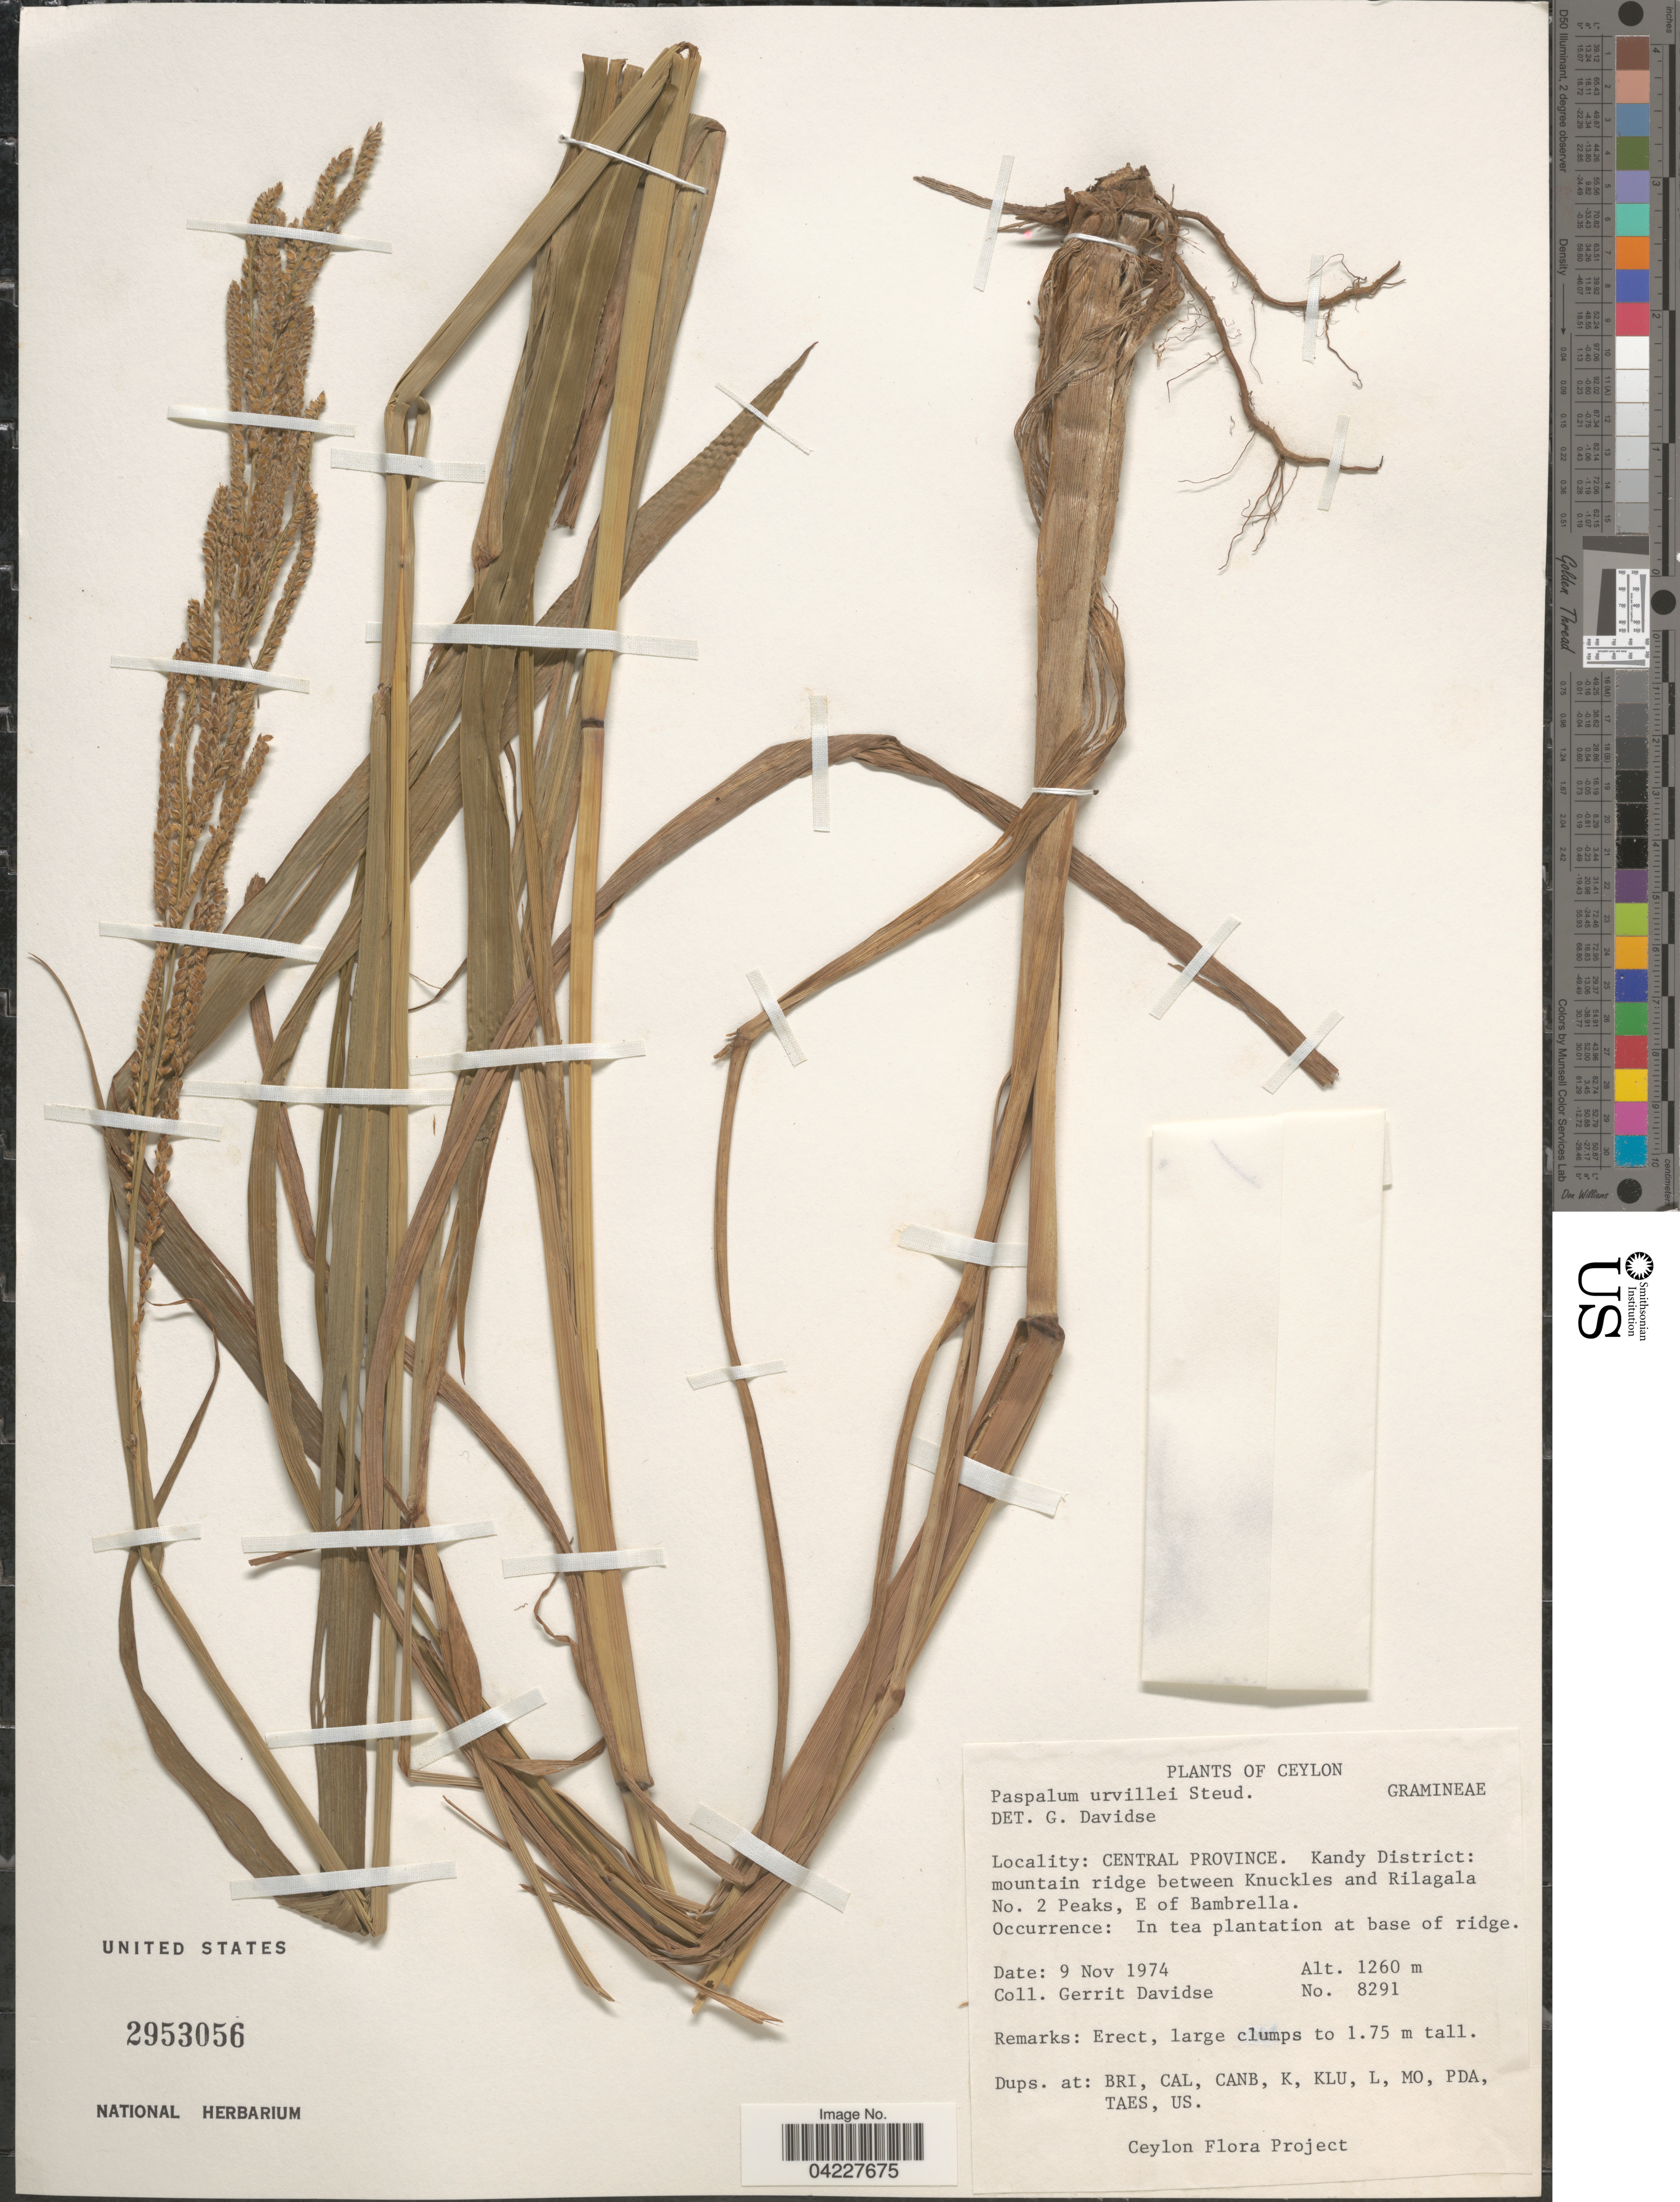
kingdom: Plantae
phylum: Tracheophyta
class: Liliopsida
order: Poales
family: Poaceae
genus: Paspalum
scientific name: Paspalum urvillei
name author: Steud.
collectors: G. Davidse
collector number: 8291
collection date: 1974-11-09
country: Sri Lanka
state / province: Central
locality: Ceylon. Kandy District: mountain ridge between Knuckles and Rilagala No. 2 Peaks, E of Bambrella.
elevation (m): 1260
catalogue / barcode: US 2953056